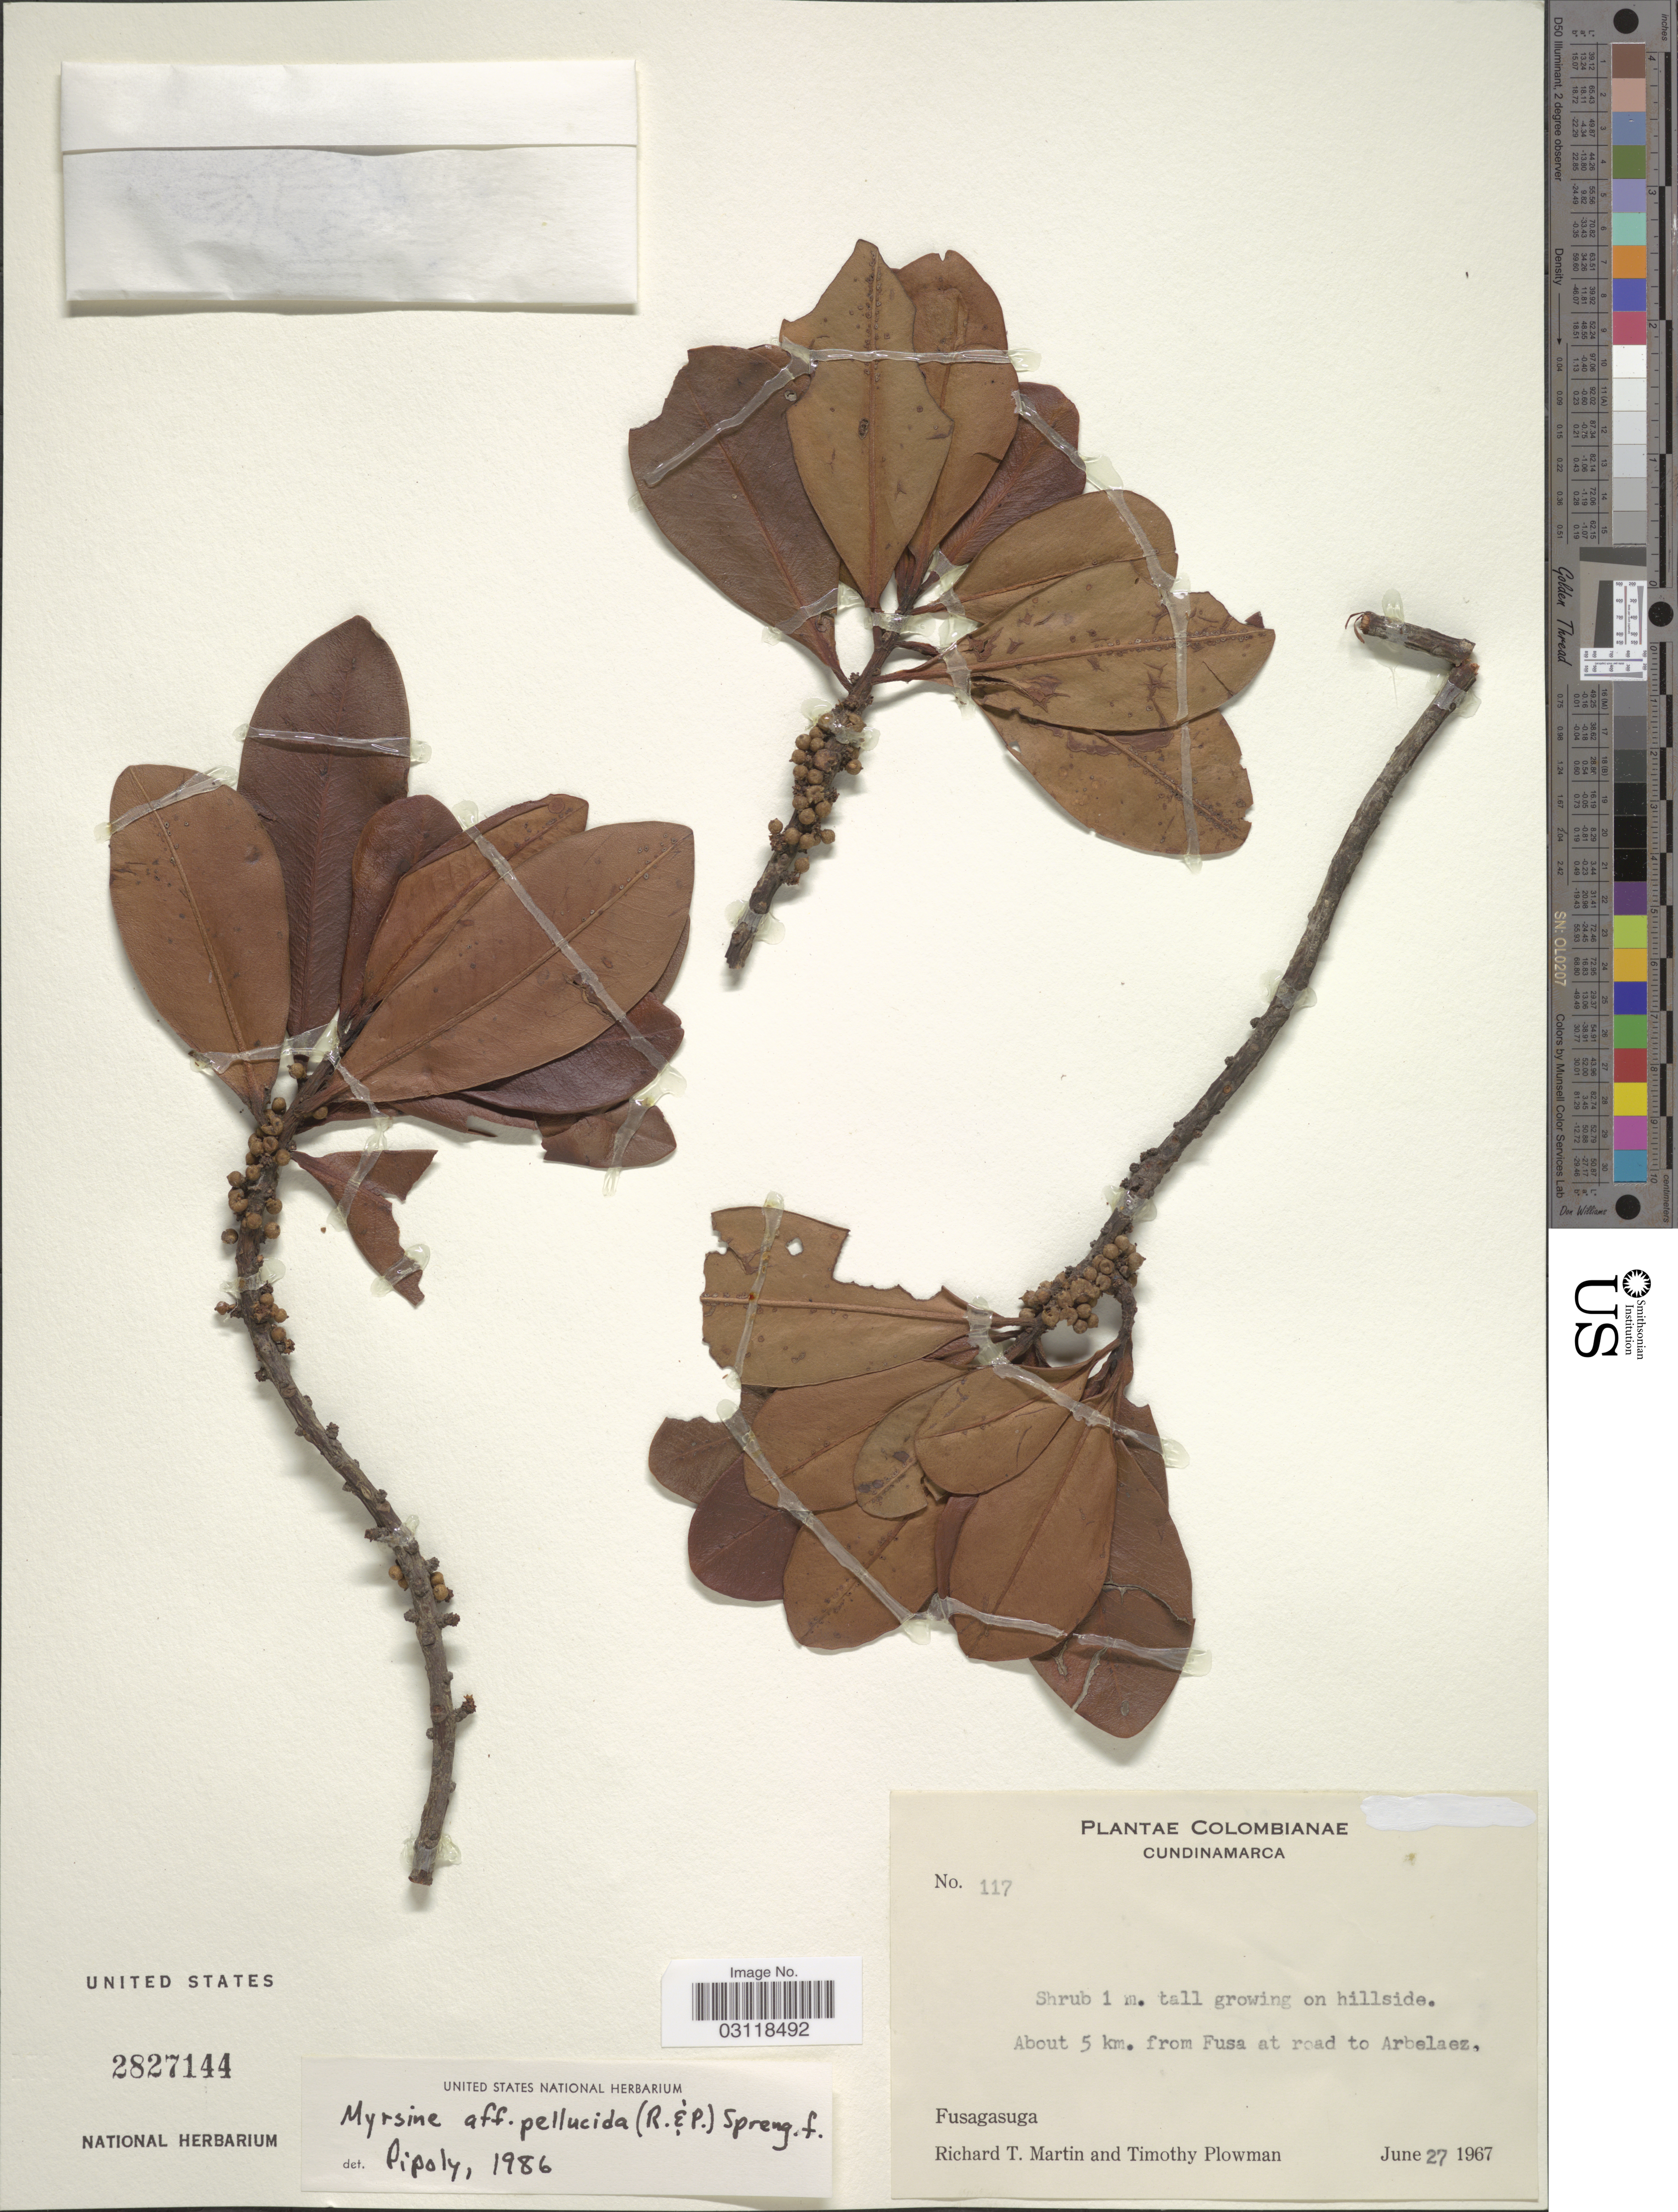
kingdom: Plantae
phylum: Tracheophyta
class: Magnoliopsida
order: Ericales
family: Primulaceae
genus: Rapanea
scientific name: Rapanea pellucida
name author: (Ruiz & Pav.) Mez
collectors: R. T. Martin & T. Plowman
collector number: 117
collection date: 1967-06-27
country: Colombia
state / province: Cundinamarca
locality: About 5 km. from Fusa at road to Arbelaez. Fusagasuga.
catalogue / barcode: US 2827144